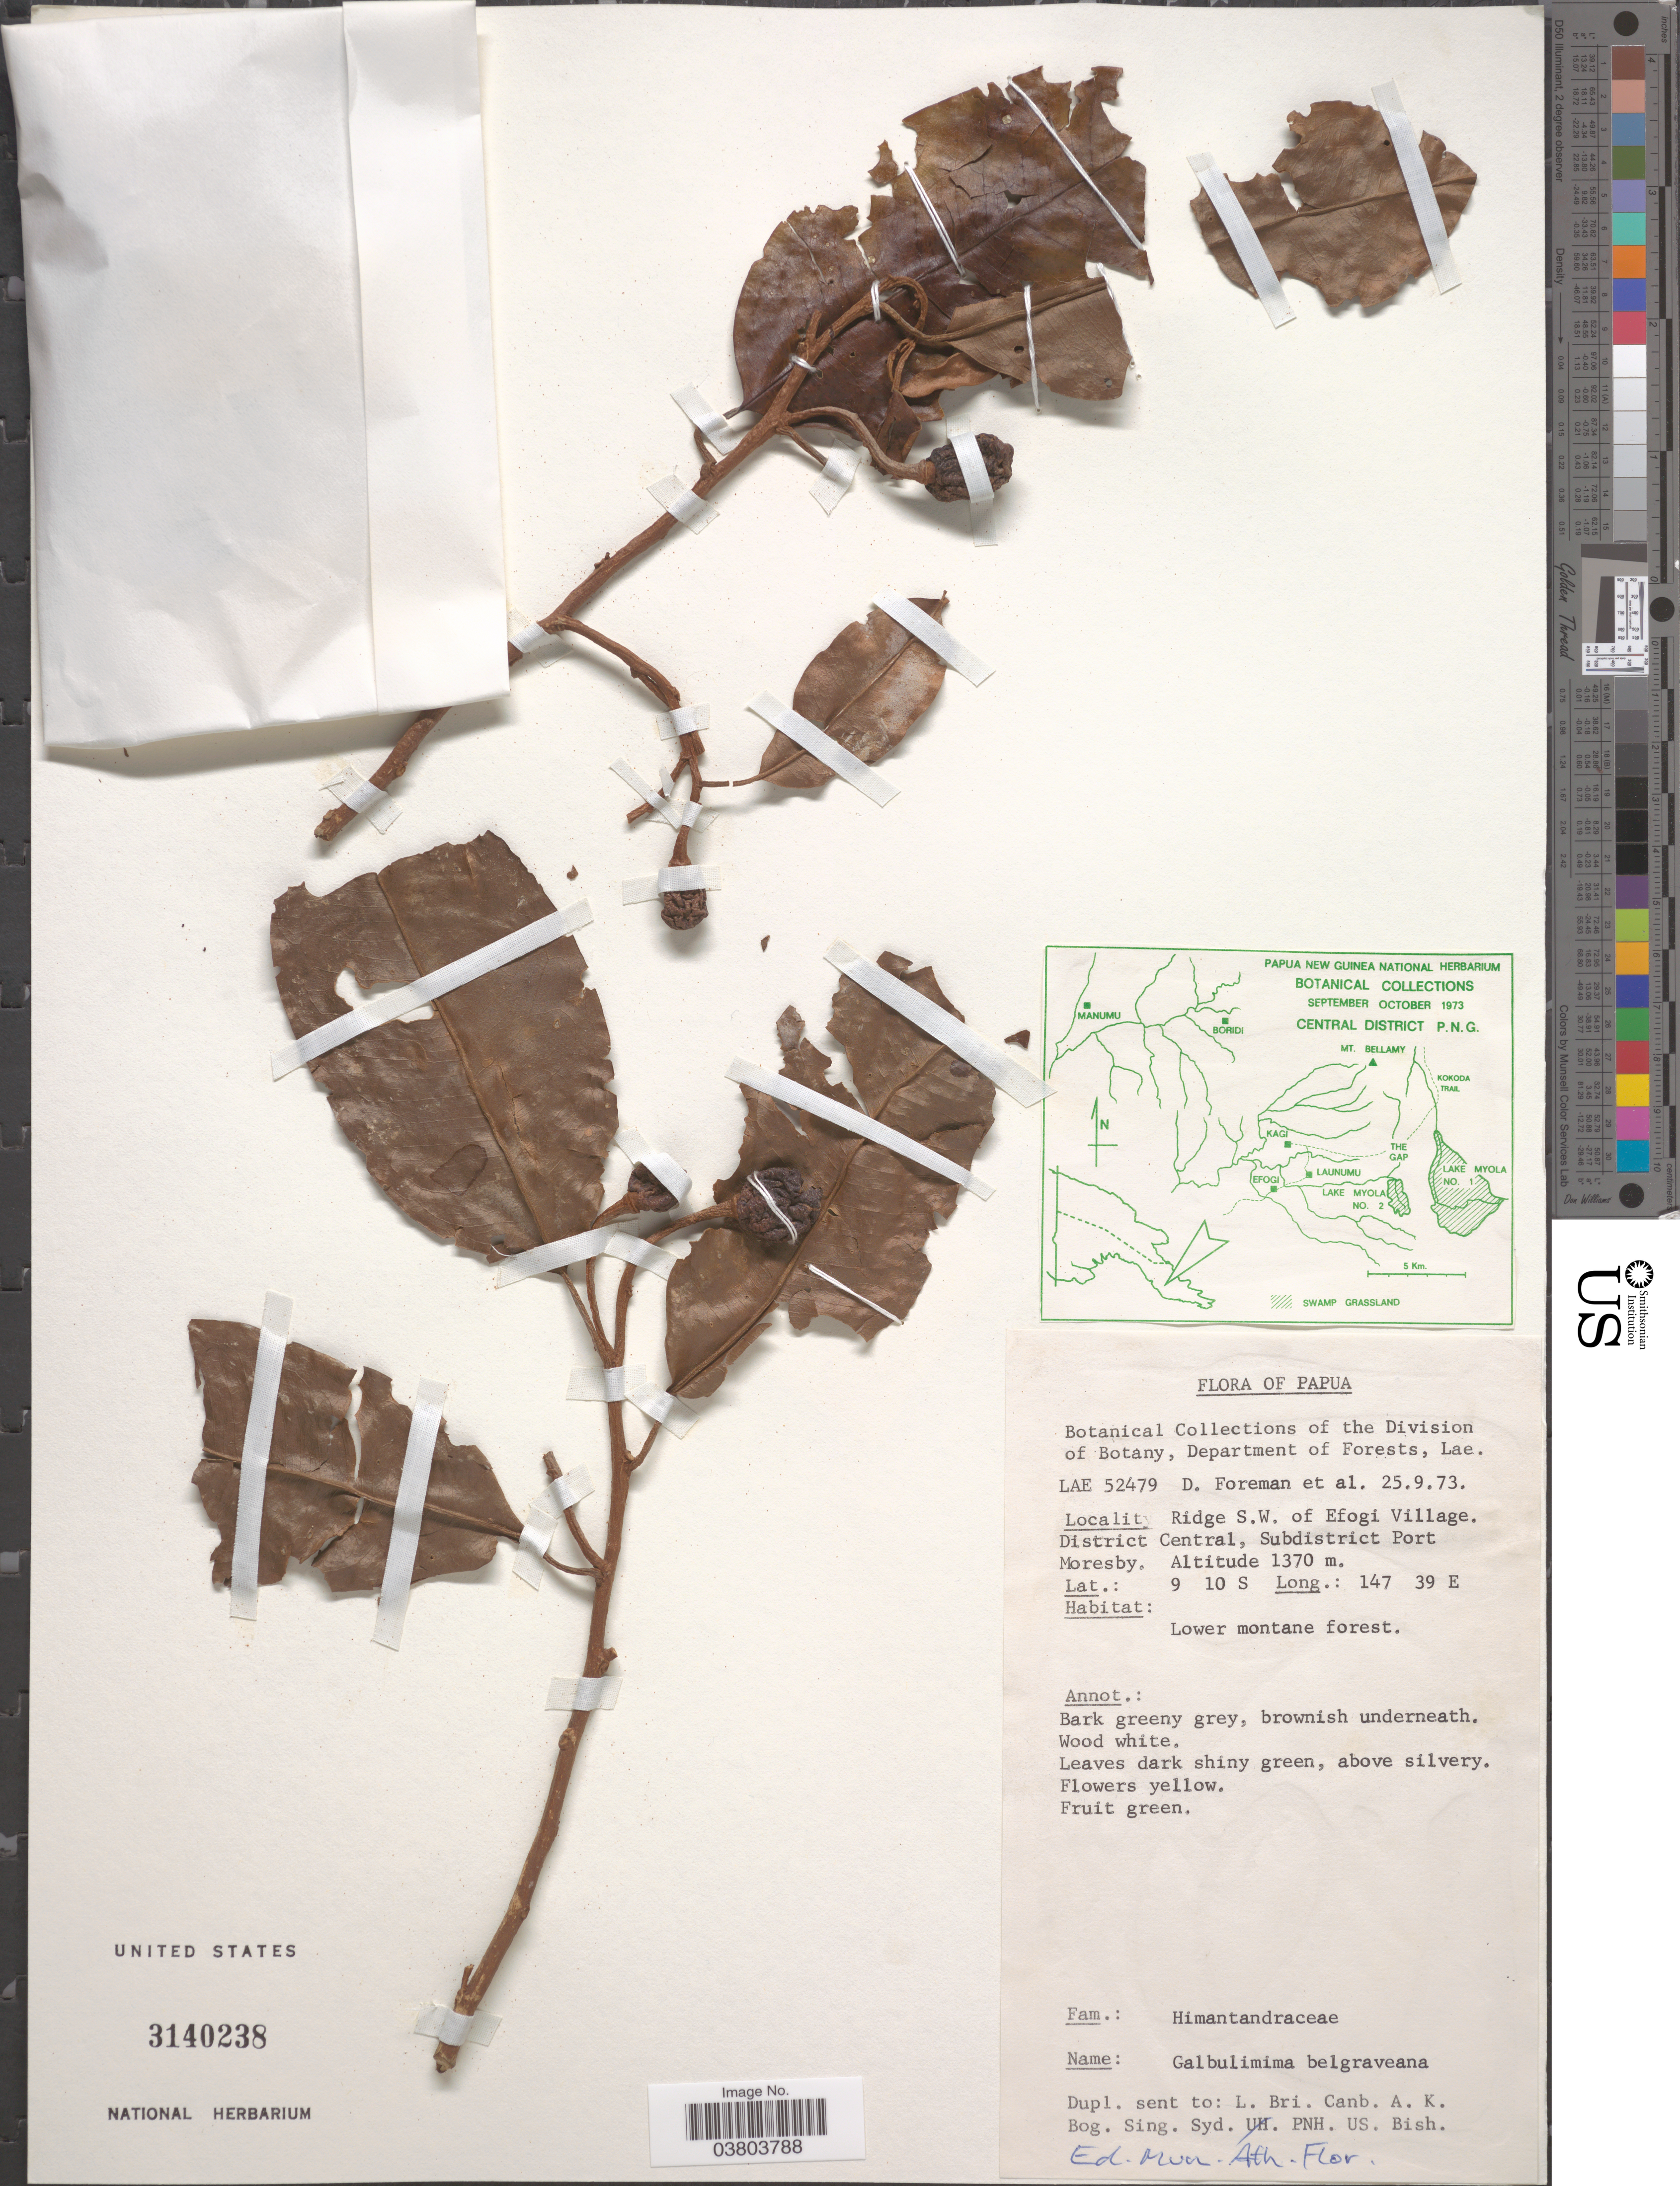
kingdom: Plantae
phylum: Tracheophyta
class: Magnoliopsida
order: Magnoliales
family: Himantandraceae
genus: Galbulimima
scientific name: Galbulimima belgraveana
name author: (F. Muell.) Sprague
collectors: D. Foreman & et al.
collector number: LAE 52479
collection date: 1973-09-25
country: Papua New Guinea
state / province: Central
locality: Papua. Ridge S. W. of Efogi Village. District Central, Subdistrict Port Moresby.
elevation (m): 1370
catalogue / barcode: US 3140238